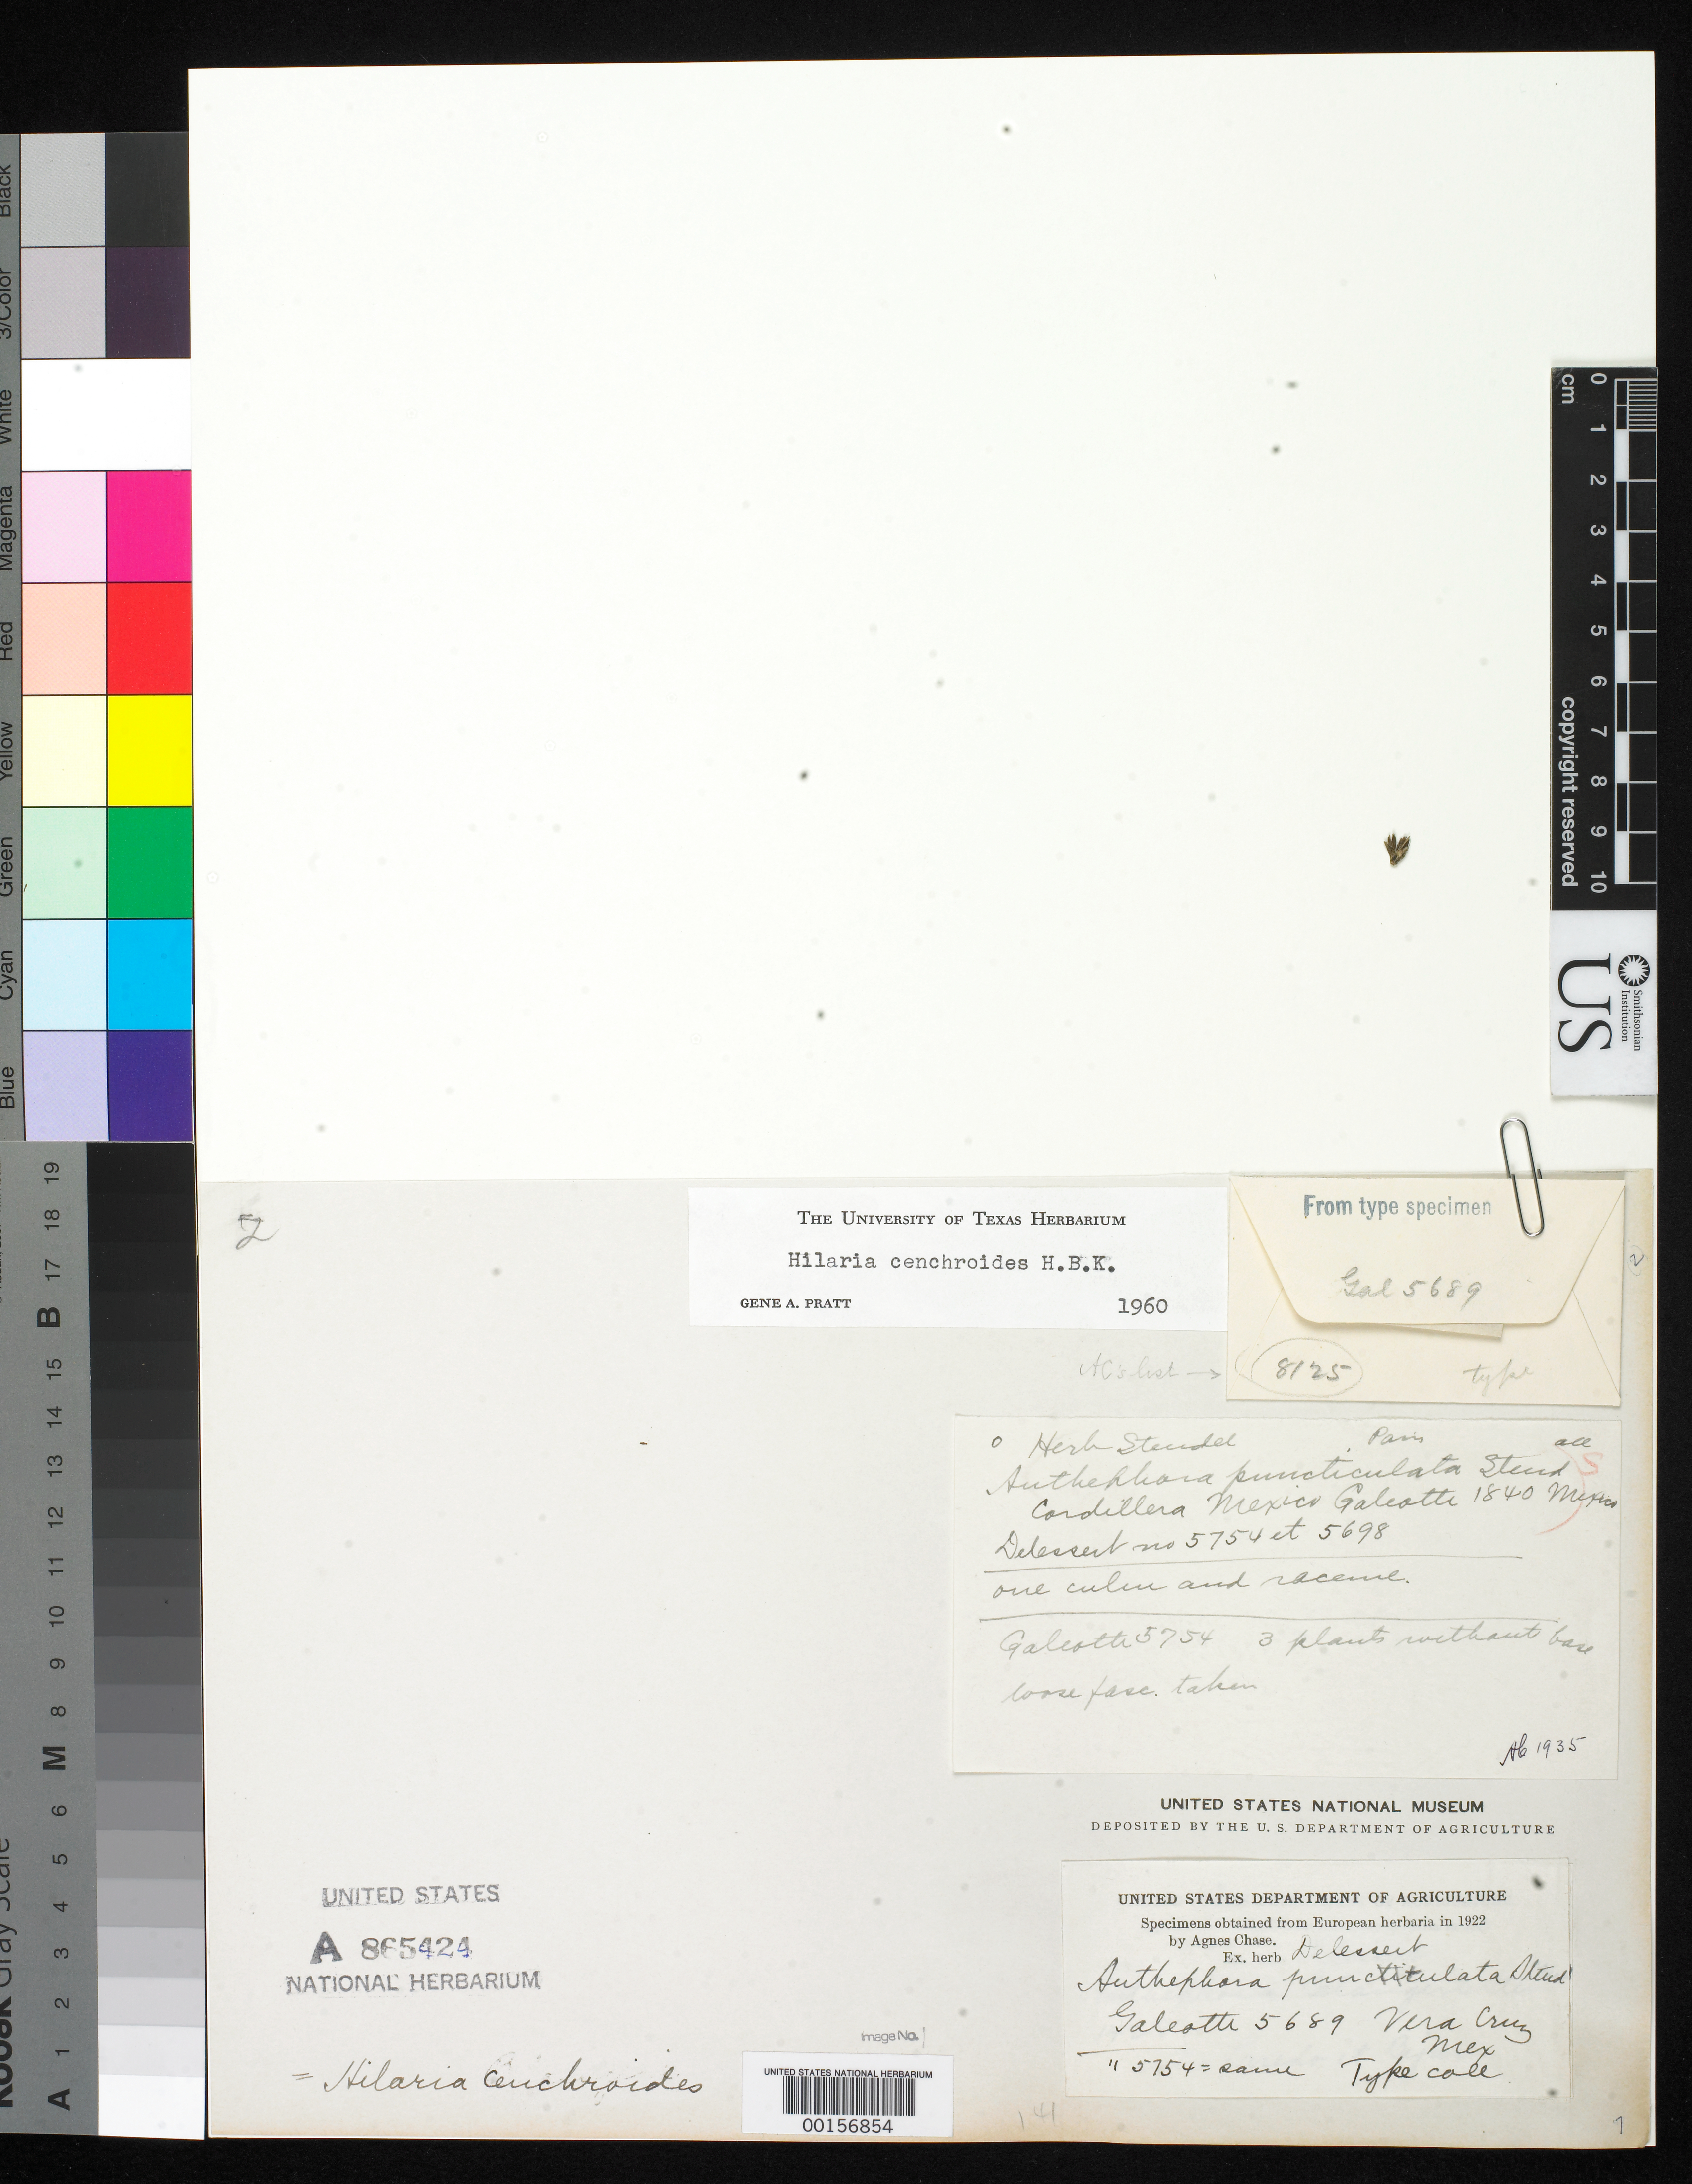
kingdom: Plantae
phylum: Tracheophyta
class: Liliopsida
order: Poales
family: Poaceae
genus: Anthephora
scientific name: Anthephora punctulata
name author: Steud.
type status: Type Fragment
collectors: H. G. Galeotti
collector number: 5689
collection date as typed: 1840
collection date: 1840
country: Mexico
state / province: Veracruz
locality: Cordillera.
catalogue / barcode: US 865424A